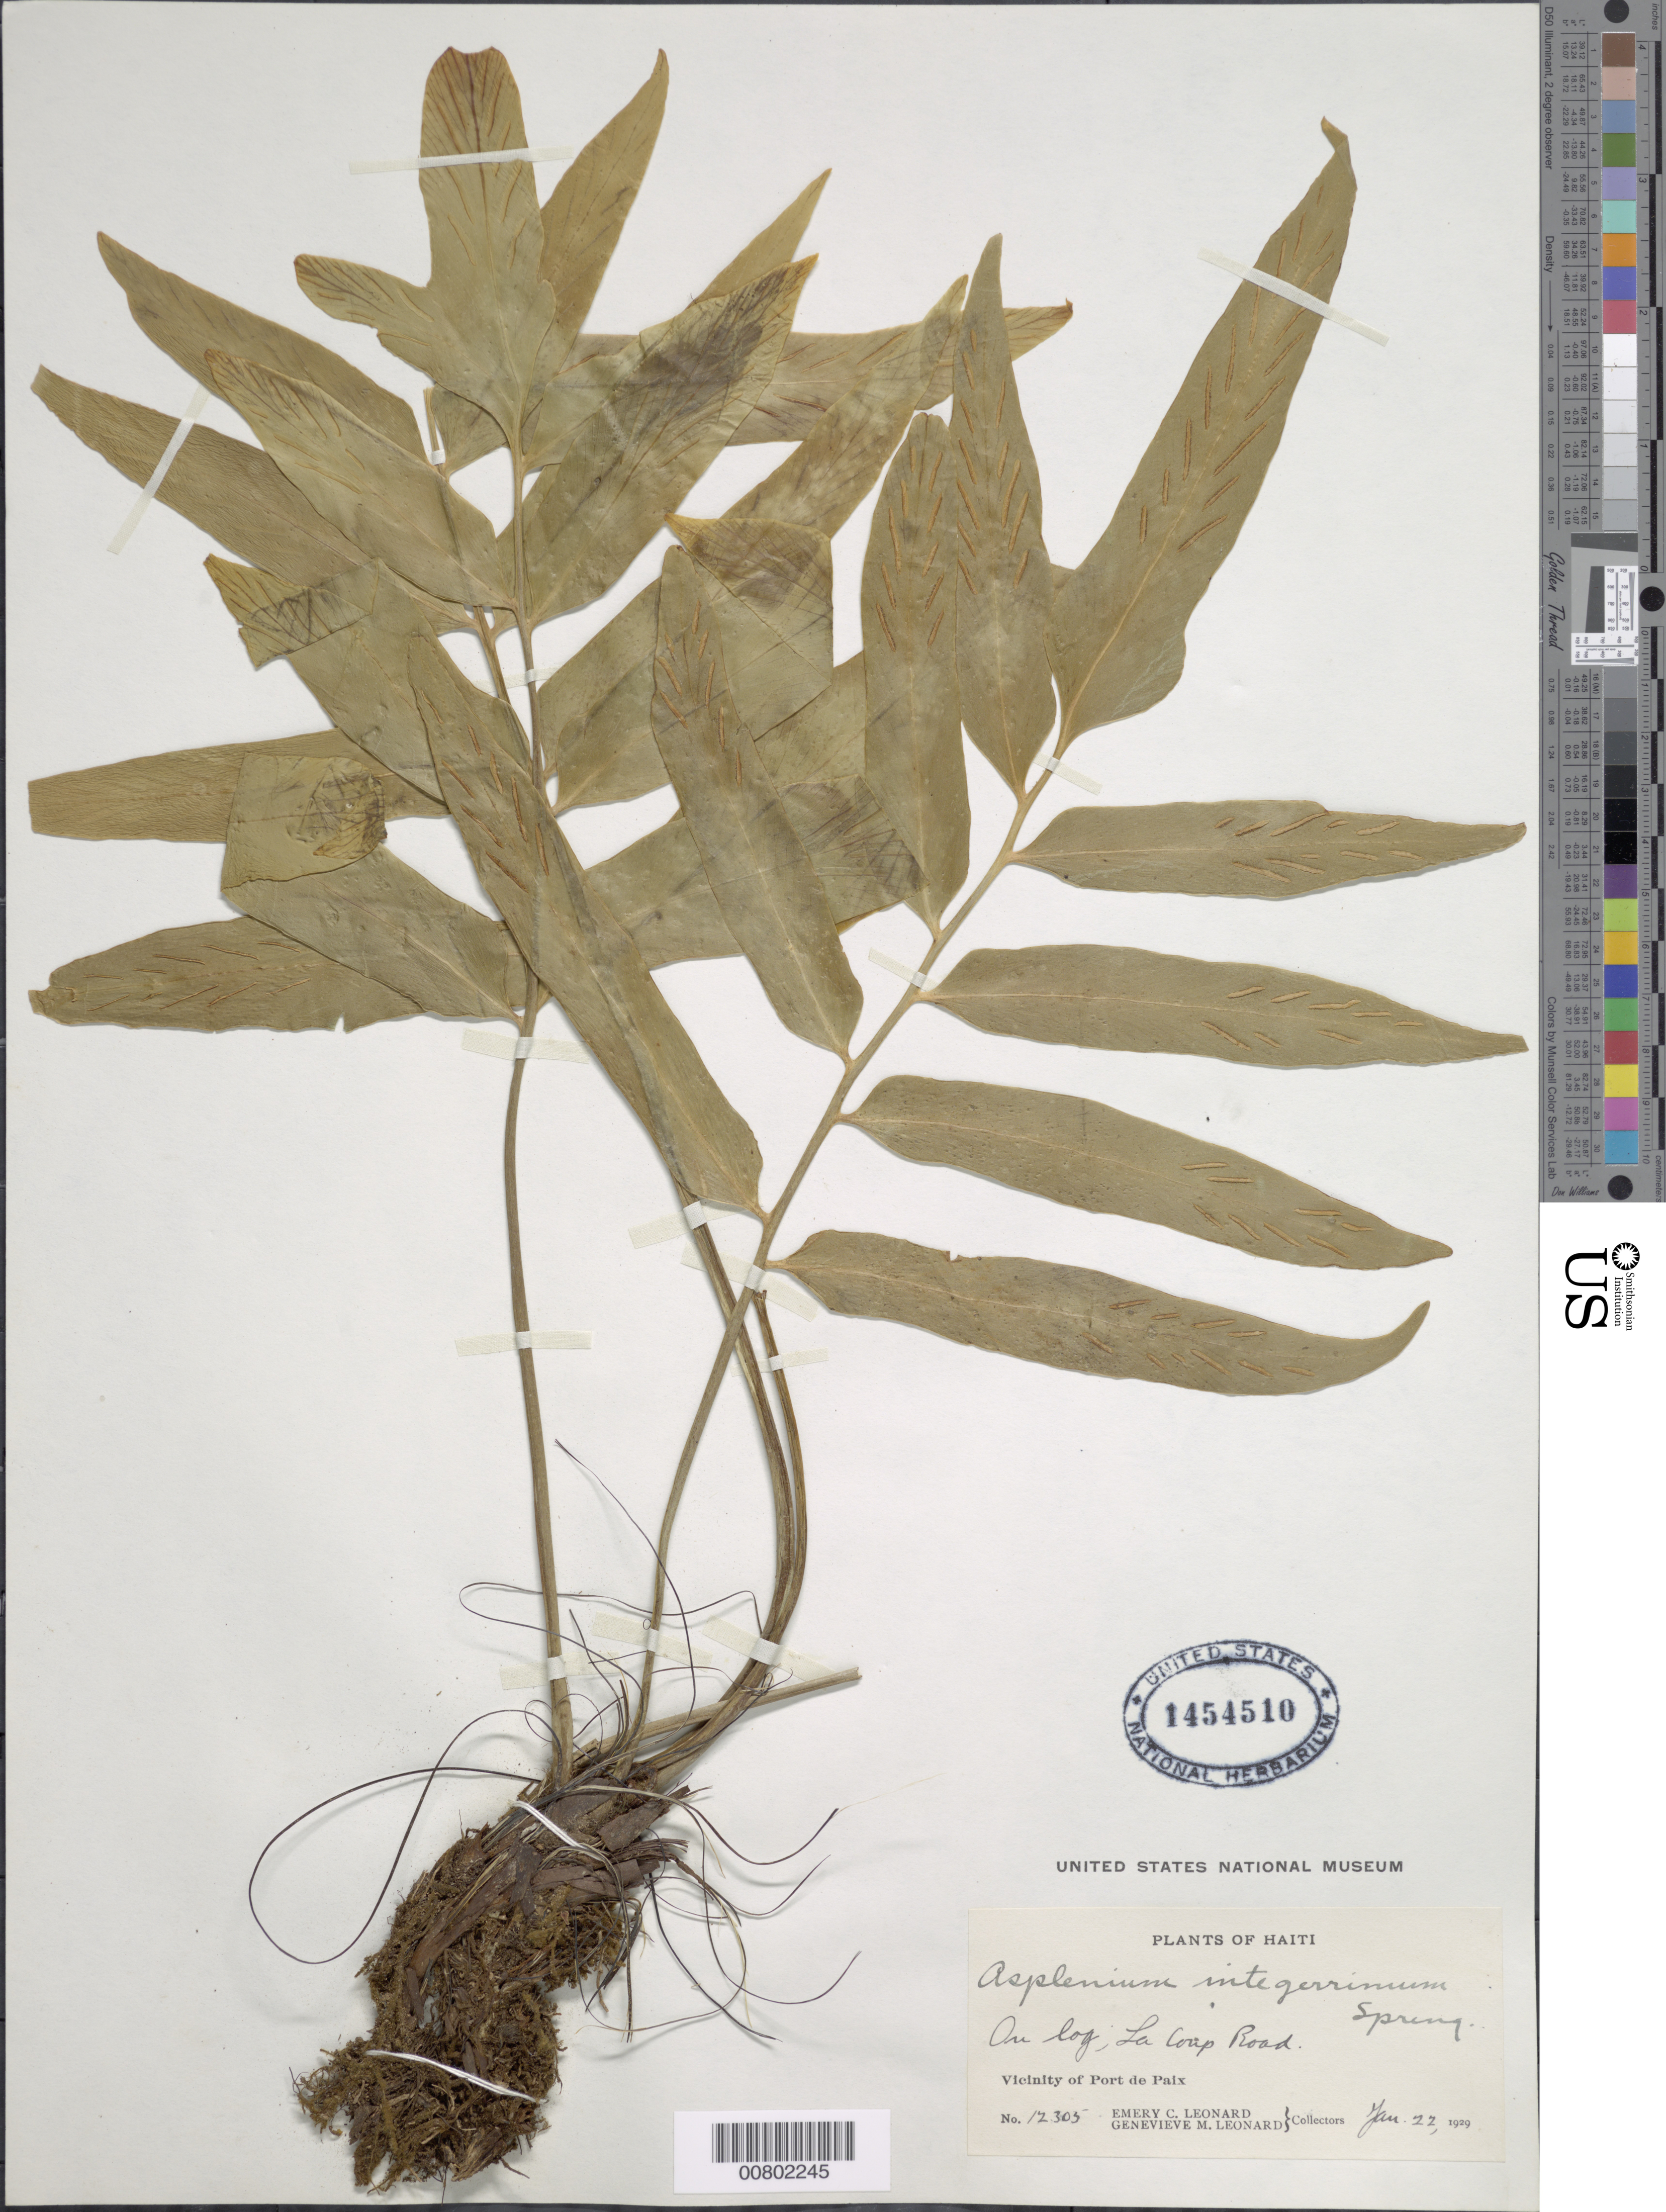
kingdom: Plantae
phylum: Tracheophyta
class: Polypodiopsida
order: Polypodiales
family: Aspleniaceae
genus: Asplenium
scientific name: Asplenium juglandifolium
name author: Lam.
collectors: E. C. Leonard & G. M. Leonard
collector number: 12305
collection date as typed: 22 Jan 1929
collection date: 1929-01-22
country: Haiti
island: Hispaniola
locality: Port de Paix, La Coup Road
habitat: On log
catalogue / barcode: US 1454510